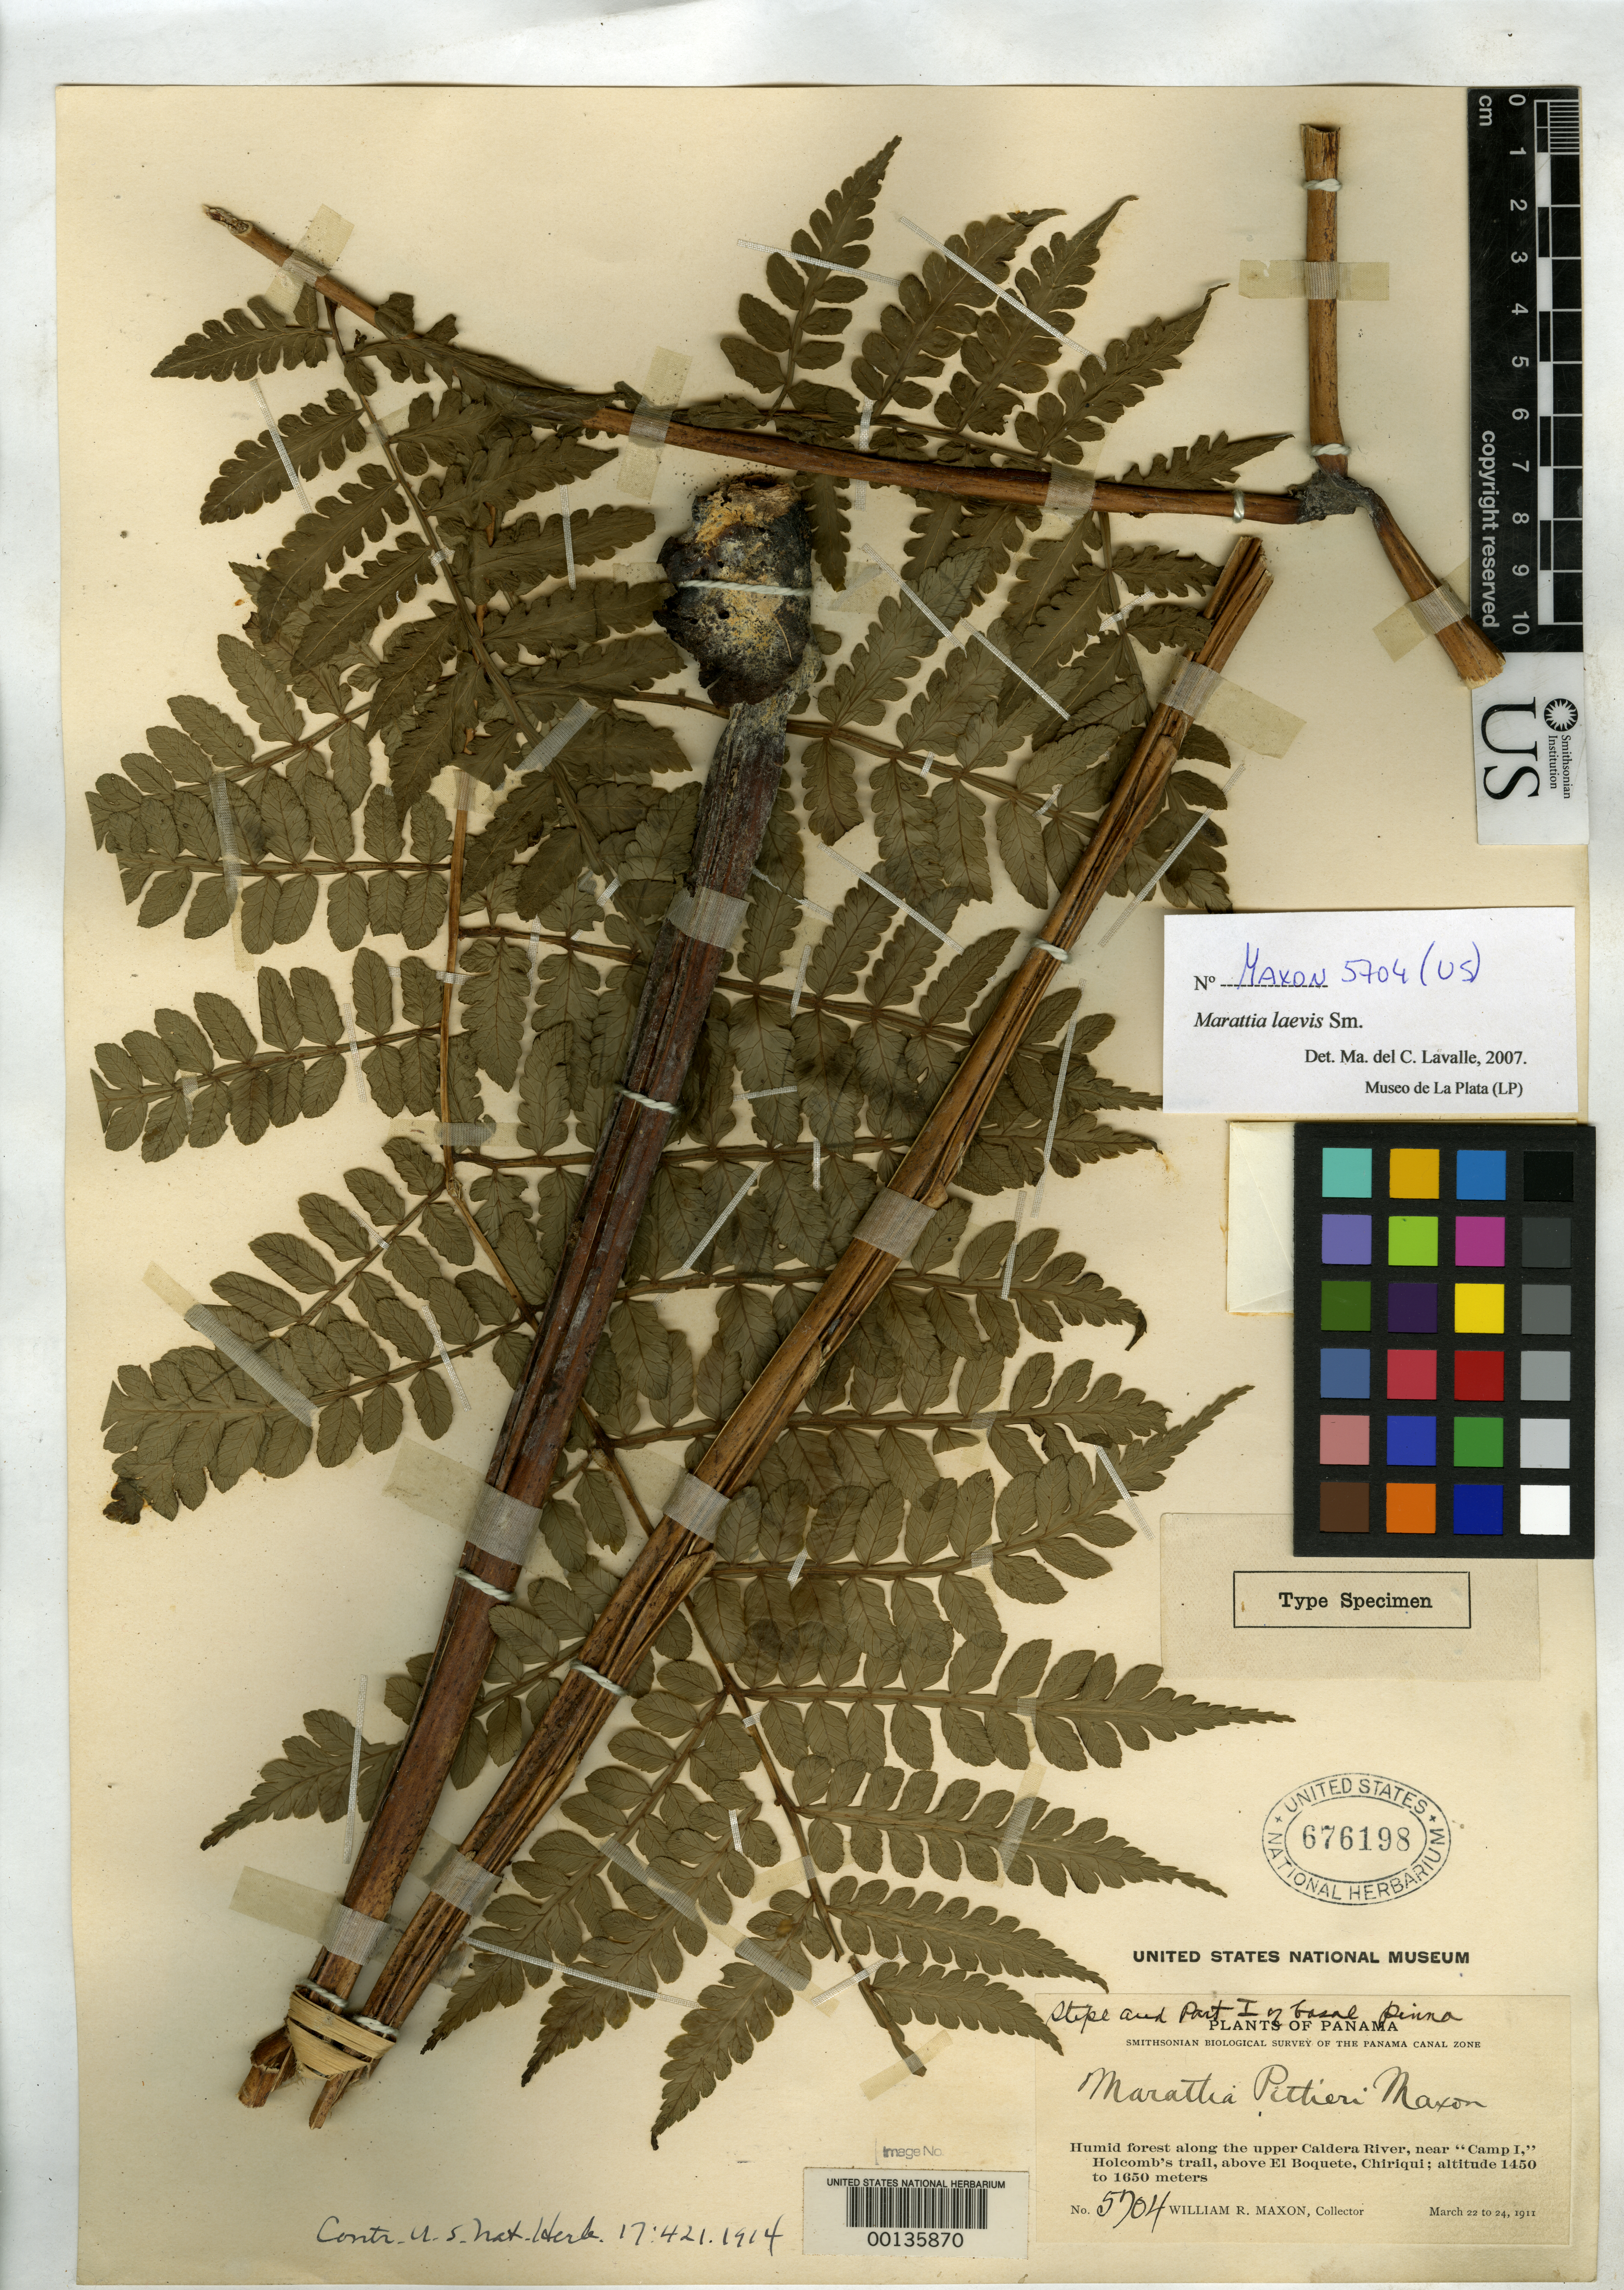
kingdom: Plantae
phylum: Tracheophyta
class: Polypodiopsida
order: Marattiales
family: Marattiaceae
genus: Marattia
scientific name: Marattia pittieri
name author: Maxon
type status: Holotype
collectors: W. R. Maxon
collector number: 5704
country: Panama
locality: NW of Boquete towards Parque Nacional Volcan Baru.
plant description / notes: Holotype mounted on 6 sheets (protologue cites all by sheet numbers, inclusively, as "type").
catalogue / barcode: US 676198